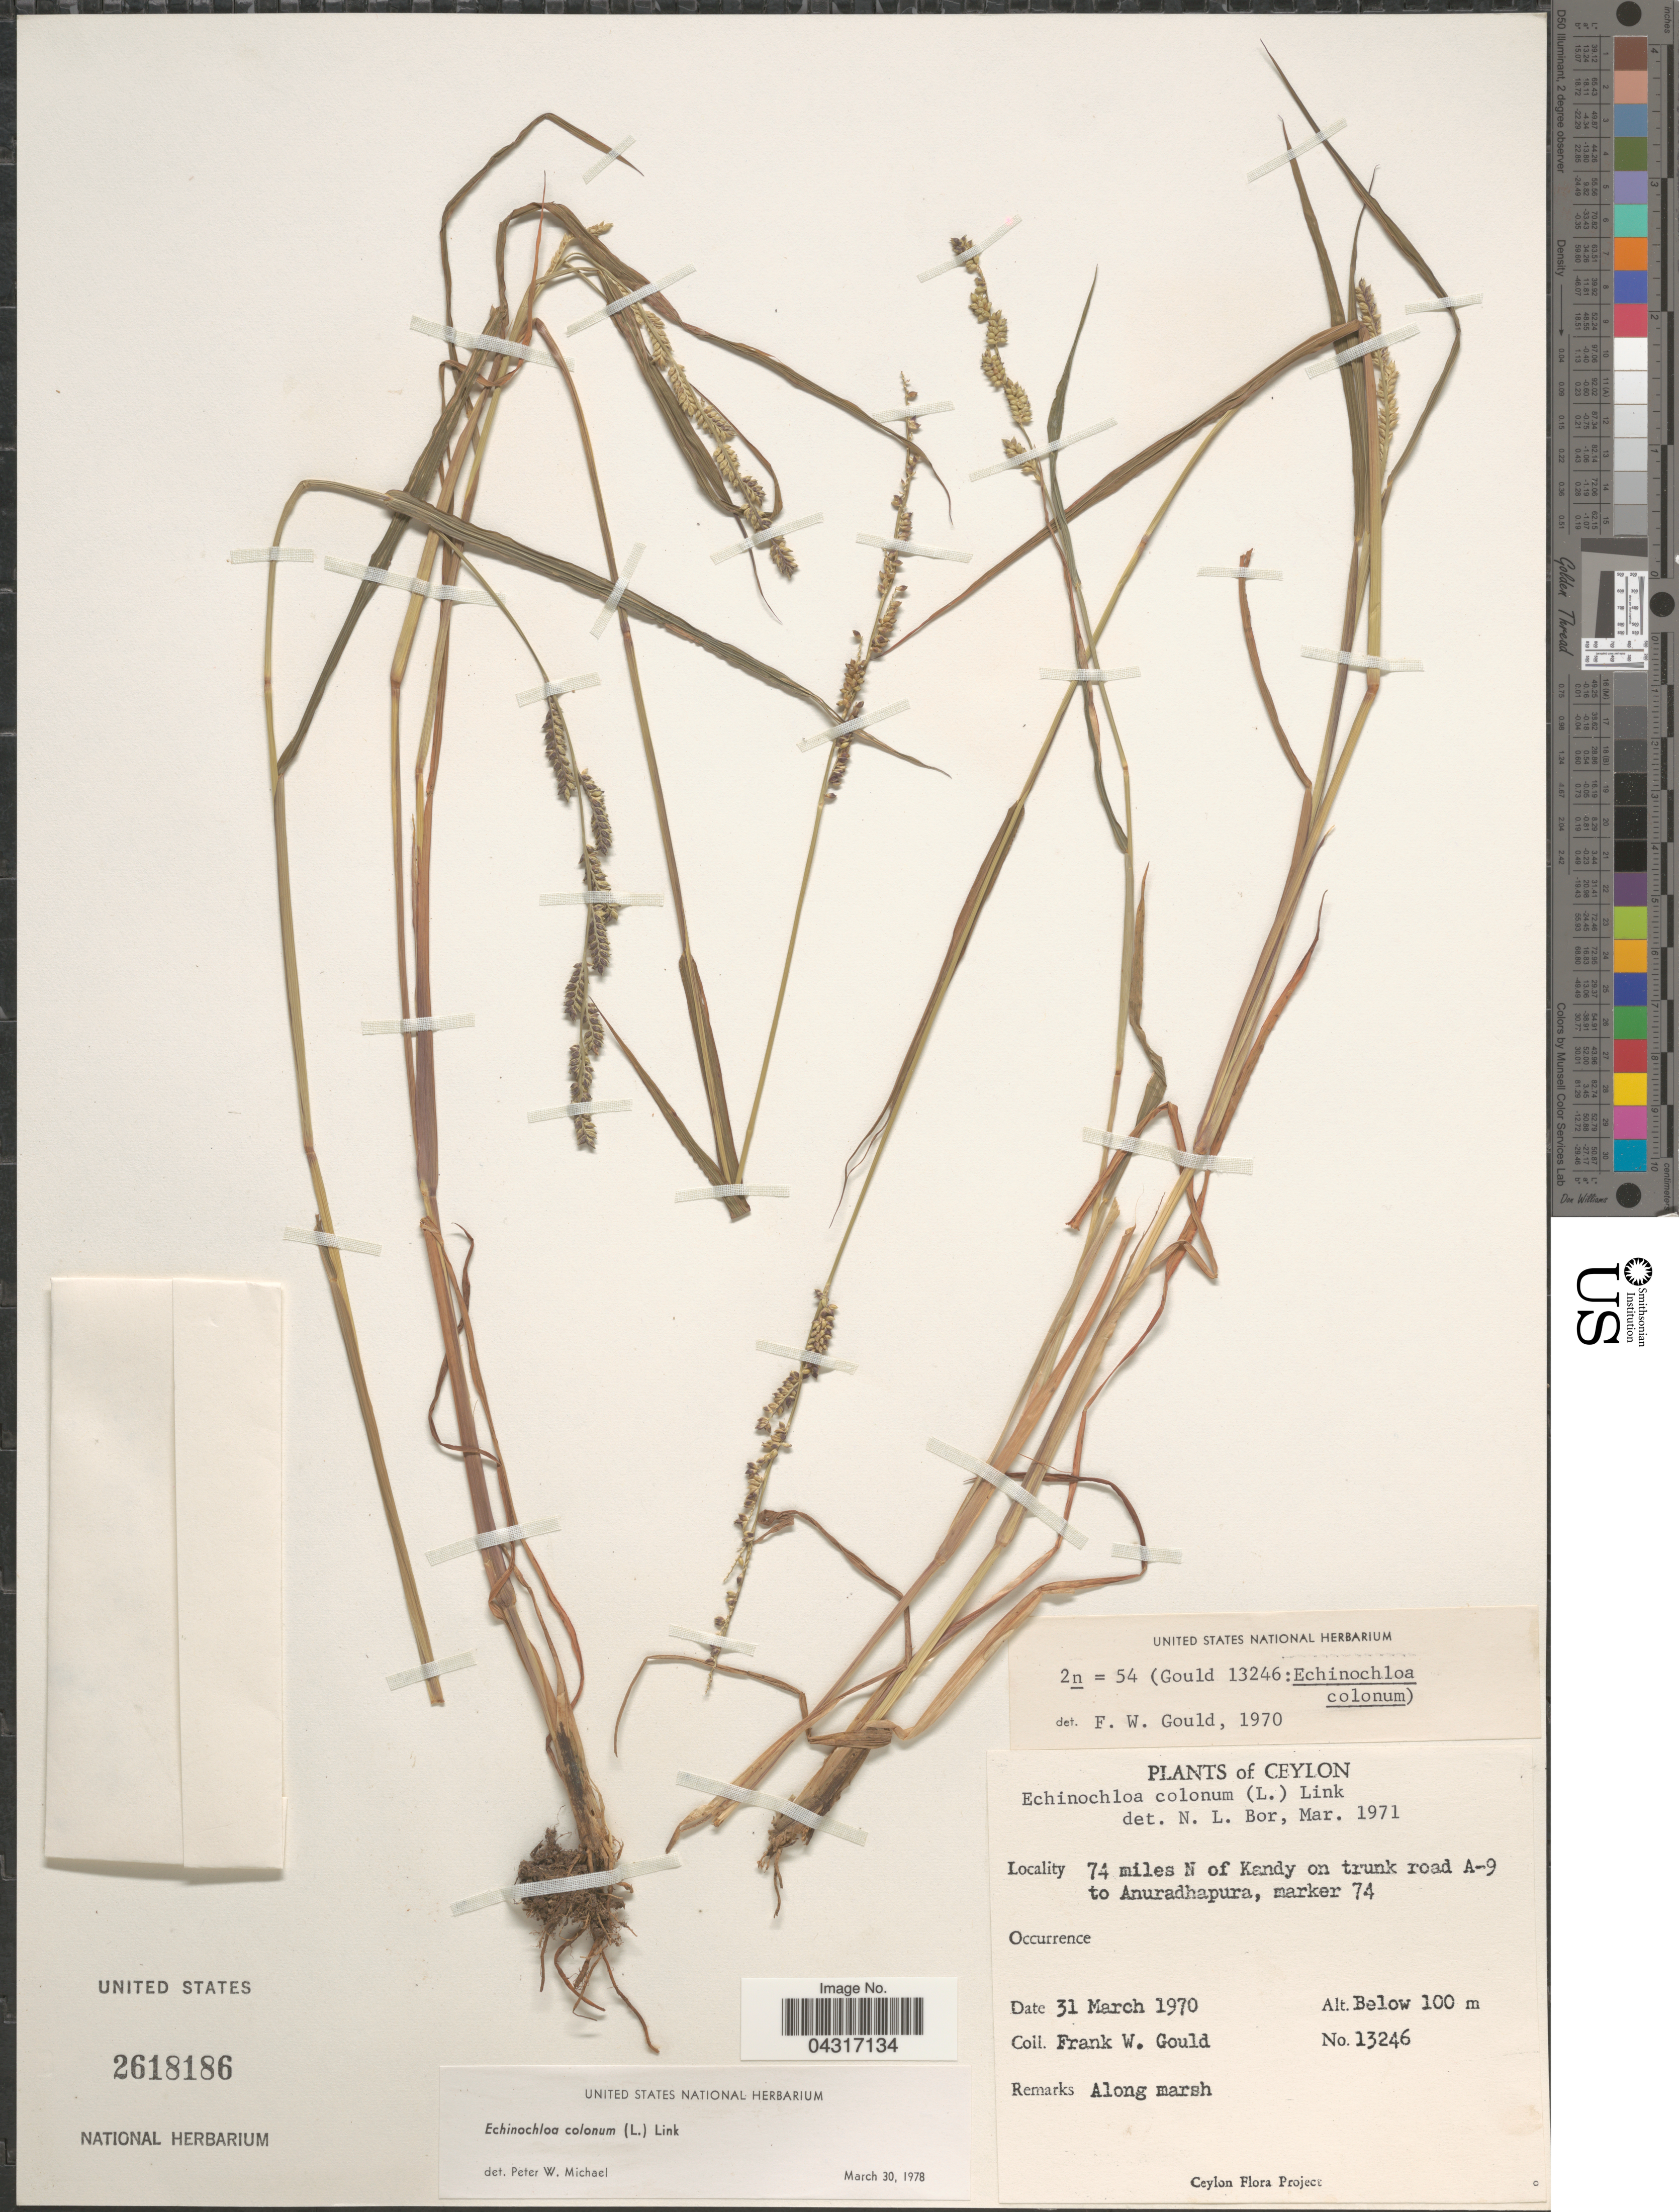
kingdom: Plantae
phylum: Tracheophyta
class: Liliopsida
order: Poales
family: Poaceae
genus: Echinochloa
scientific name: Echinochloa colona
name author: (L.) Link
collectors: F. W. Gould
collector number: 13246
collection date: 1970-03-31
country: Sri Lanka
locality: Ceylon. 74 miles N of Kandy on trunk road A-9 to Anuradhapura, marker 74.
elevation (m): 100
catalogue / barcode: US 2618186